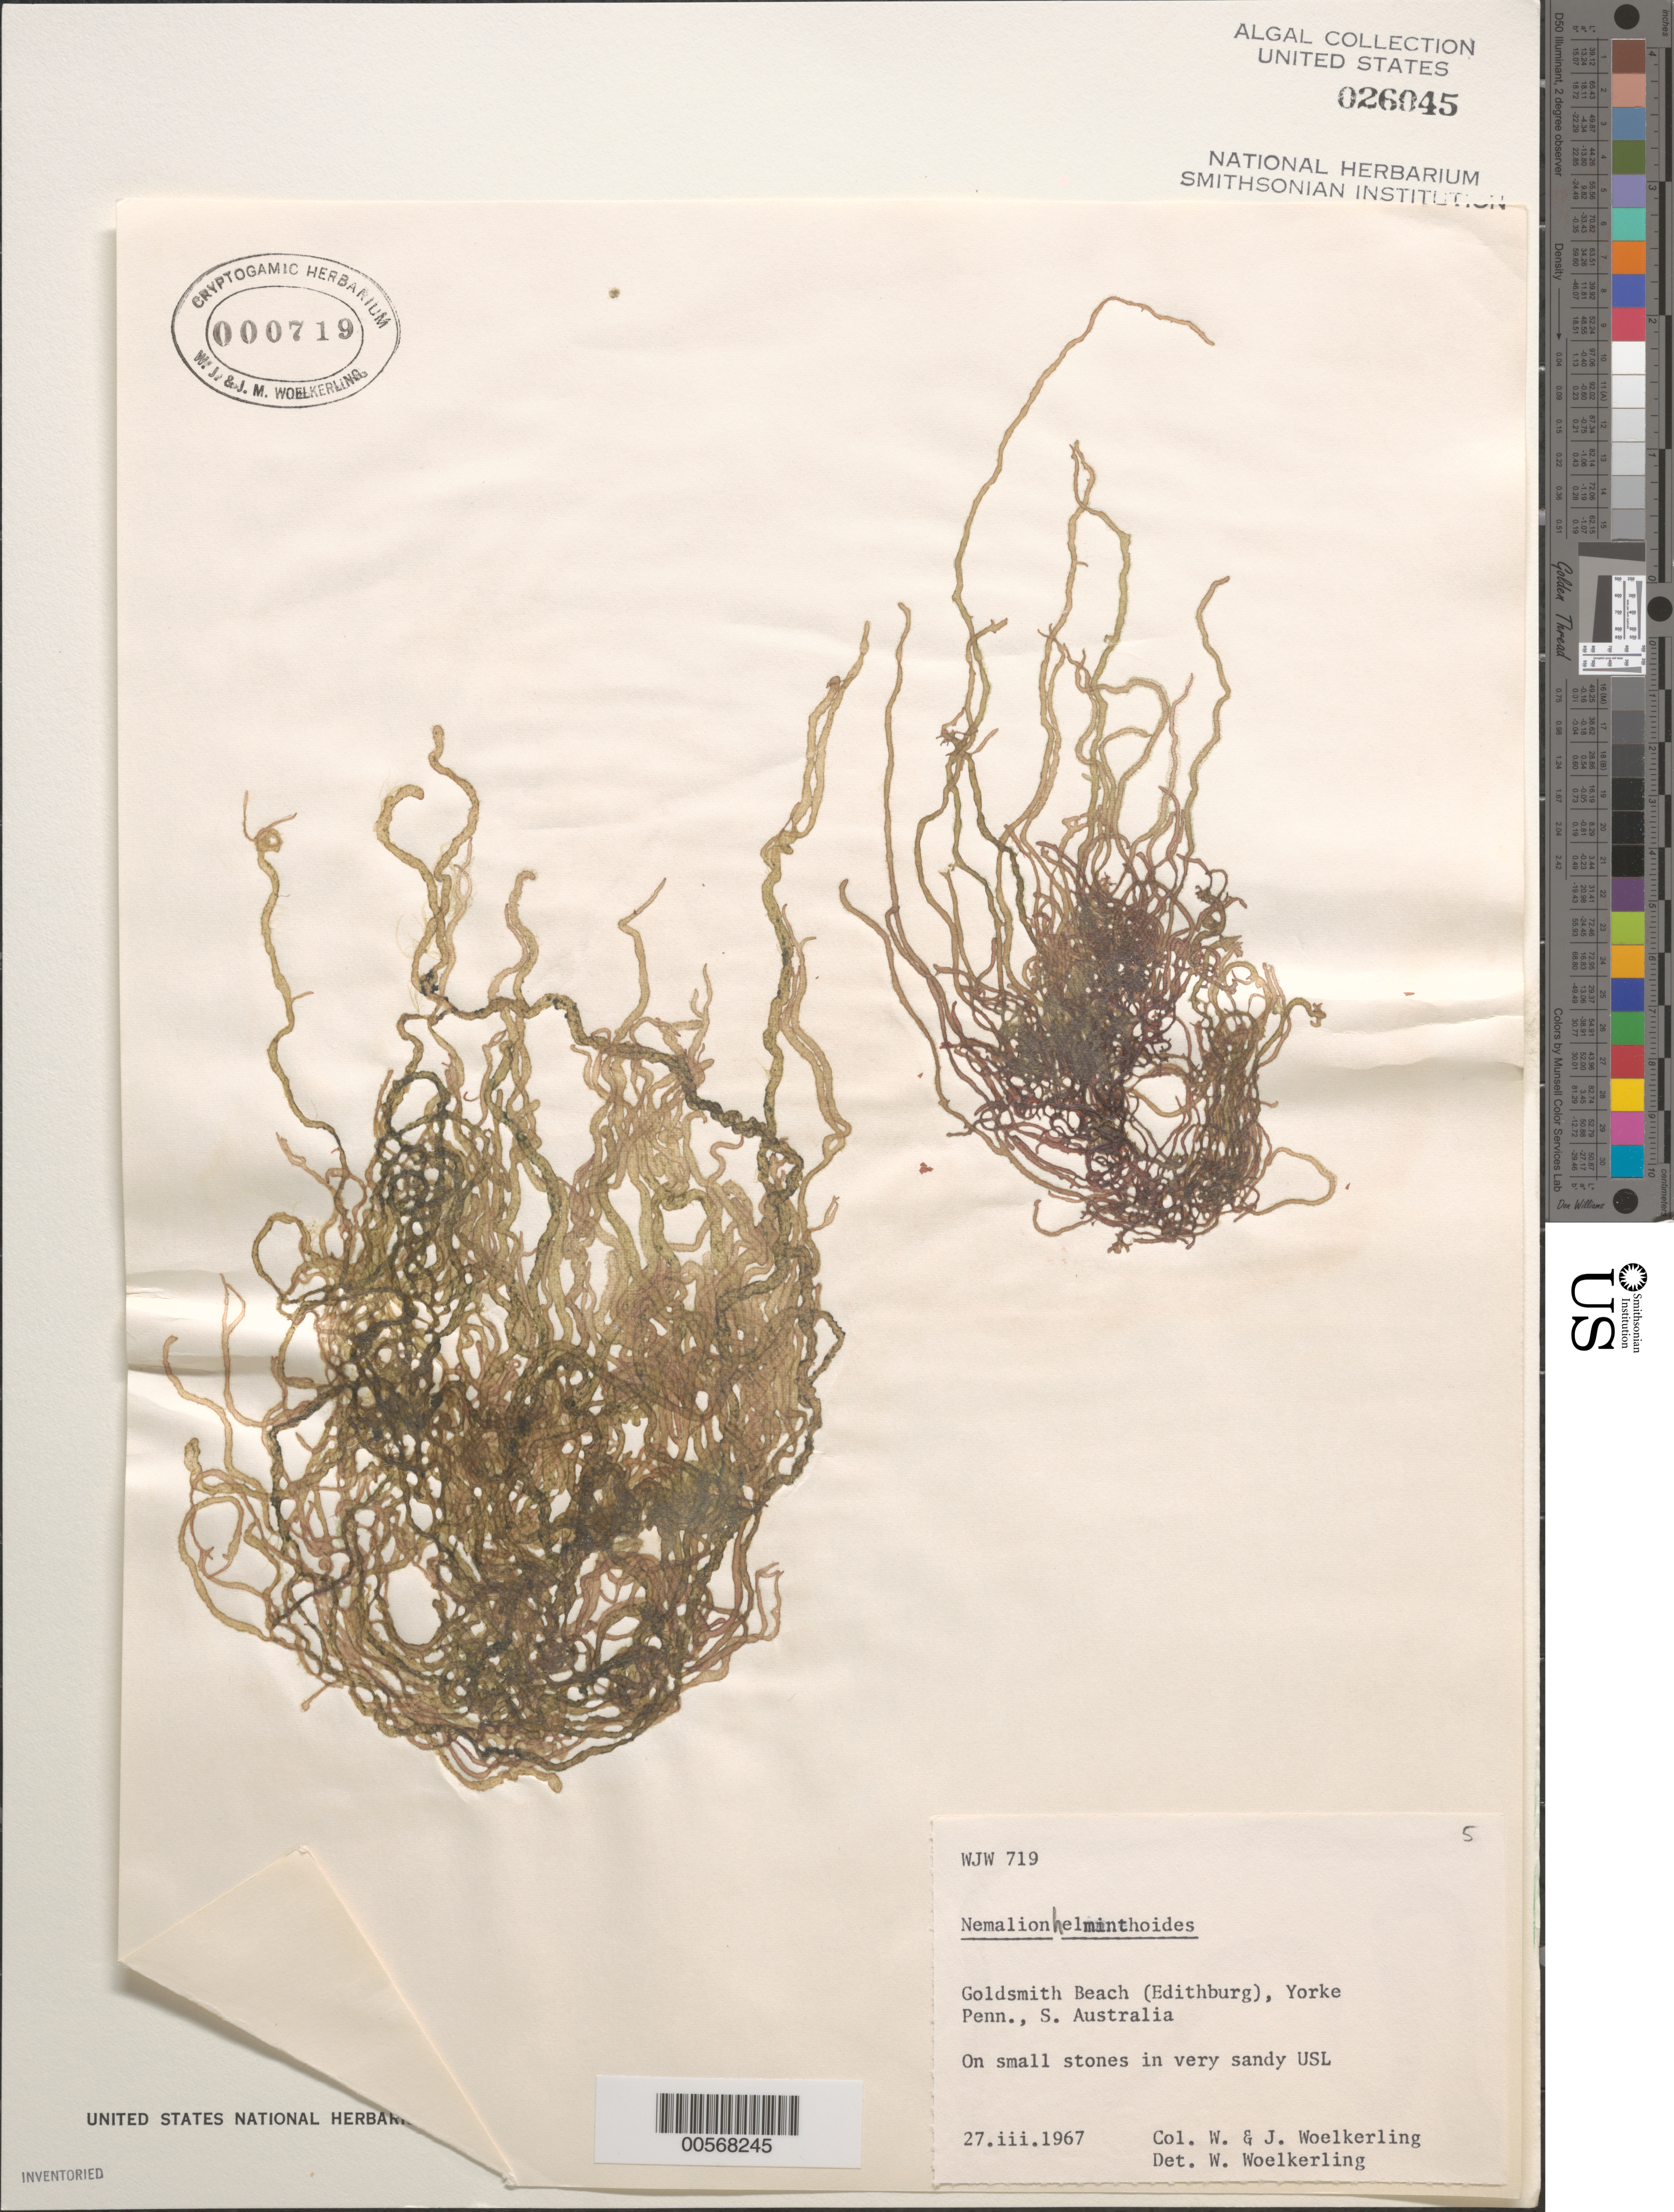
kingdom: Plantae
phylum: Rhodophyta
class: Florideophyceae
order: Nemaliales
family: Nemaliaceae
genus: Nemalion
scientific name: Nemalion multifidum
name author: (Lyngb.) Chauvin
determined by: Algae name updating Project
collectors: W. Woelkerling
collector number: WJW 719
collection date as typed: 27 Mar 1967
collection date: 1967-03-27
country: Australia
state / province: South Australia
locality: Goldsmith beach (edithburg), yorke peninsula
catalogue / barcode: US 26045